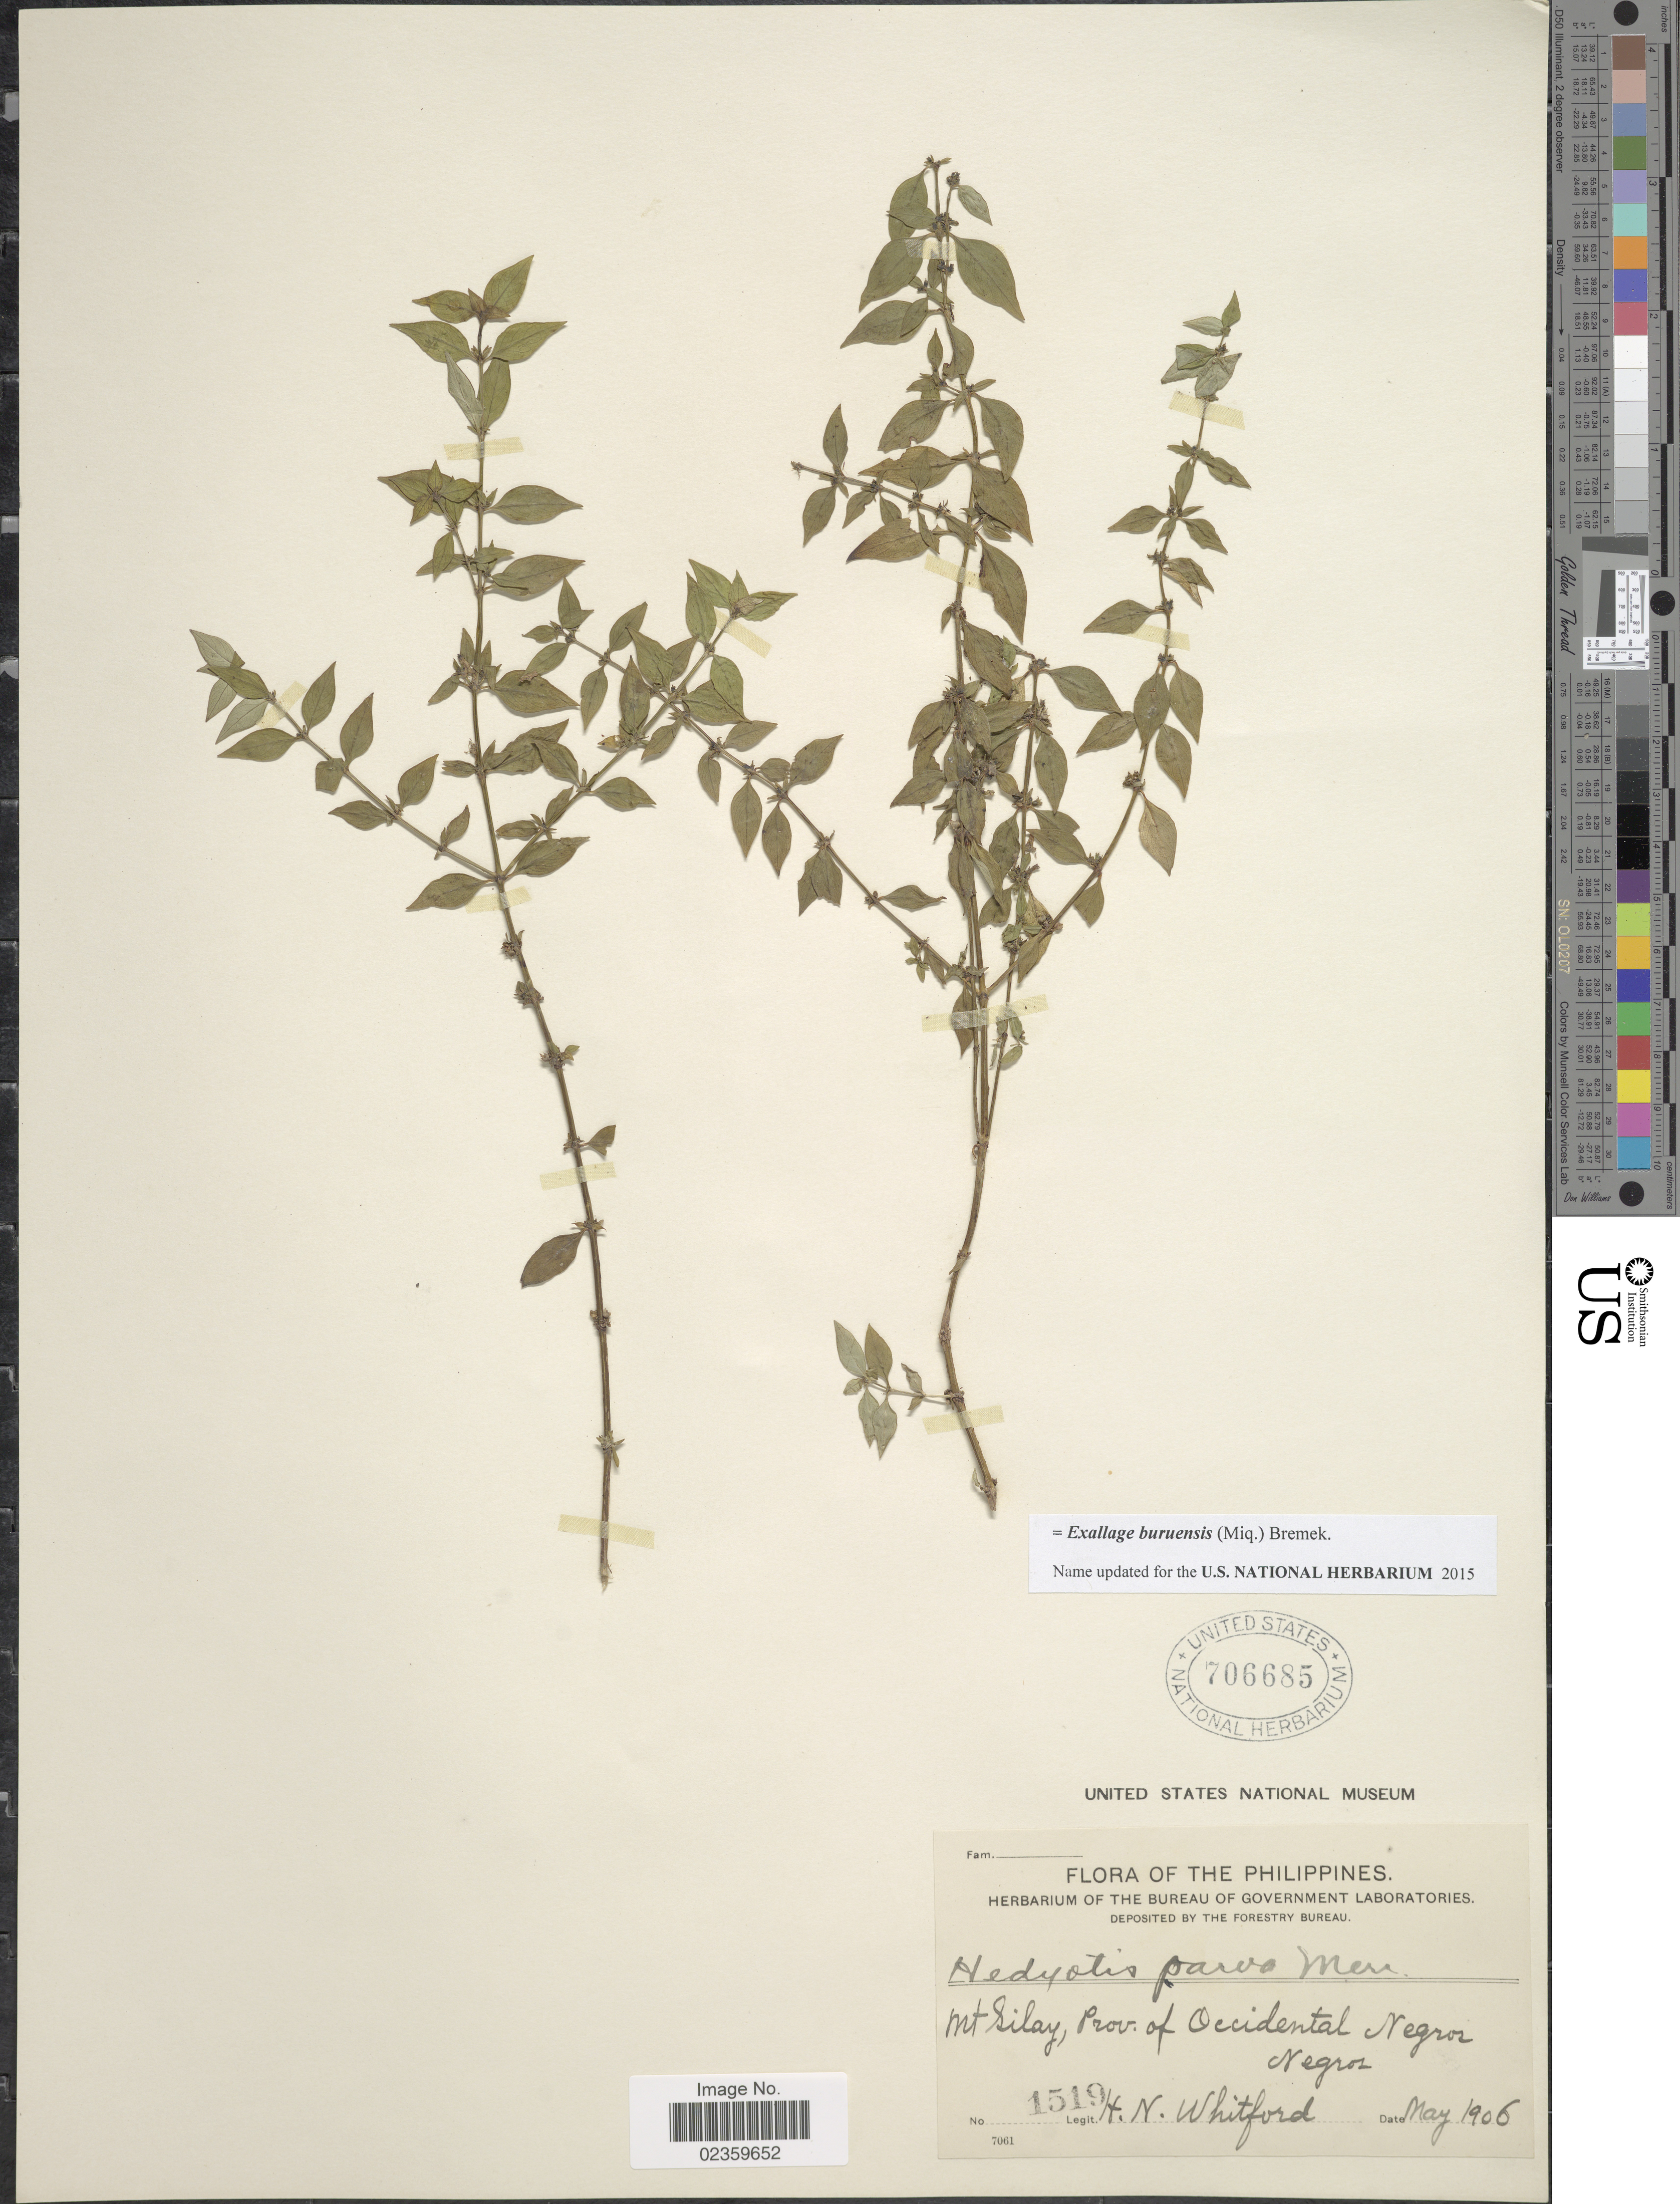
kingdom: Plantae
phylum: Tracheophyta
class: Magnoliopsida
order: Gentianales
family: Rubiaceae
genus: Exallage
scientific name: Exallage buruensis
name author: (Miq.) Bremek.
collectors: H. N. Whitford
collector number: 1519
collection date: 1906-05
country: Philippines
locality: Mt. Silay, Prov. of Occidental Negros, Negros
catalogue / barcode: US 706685